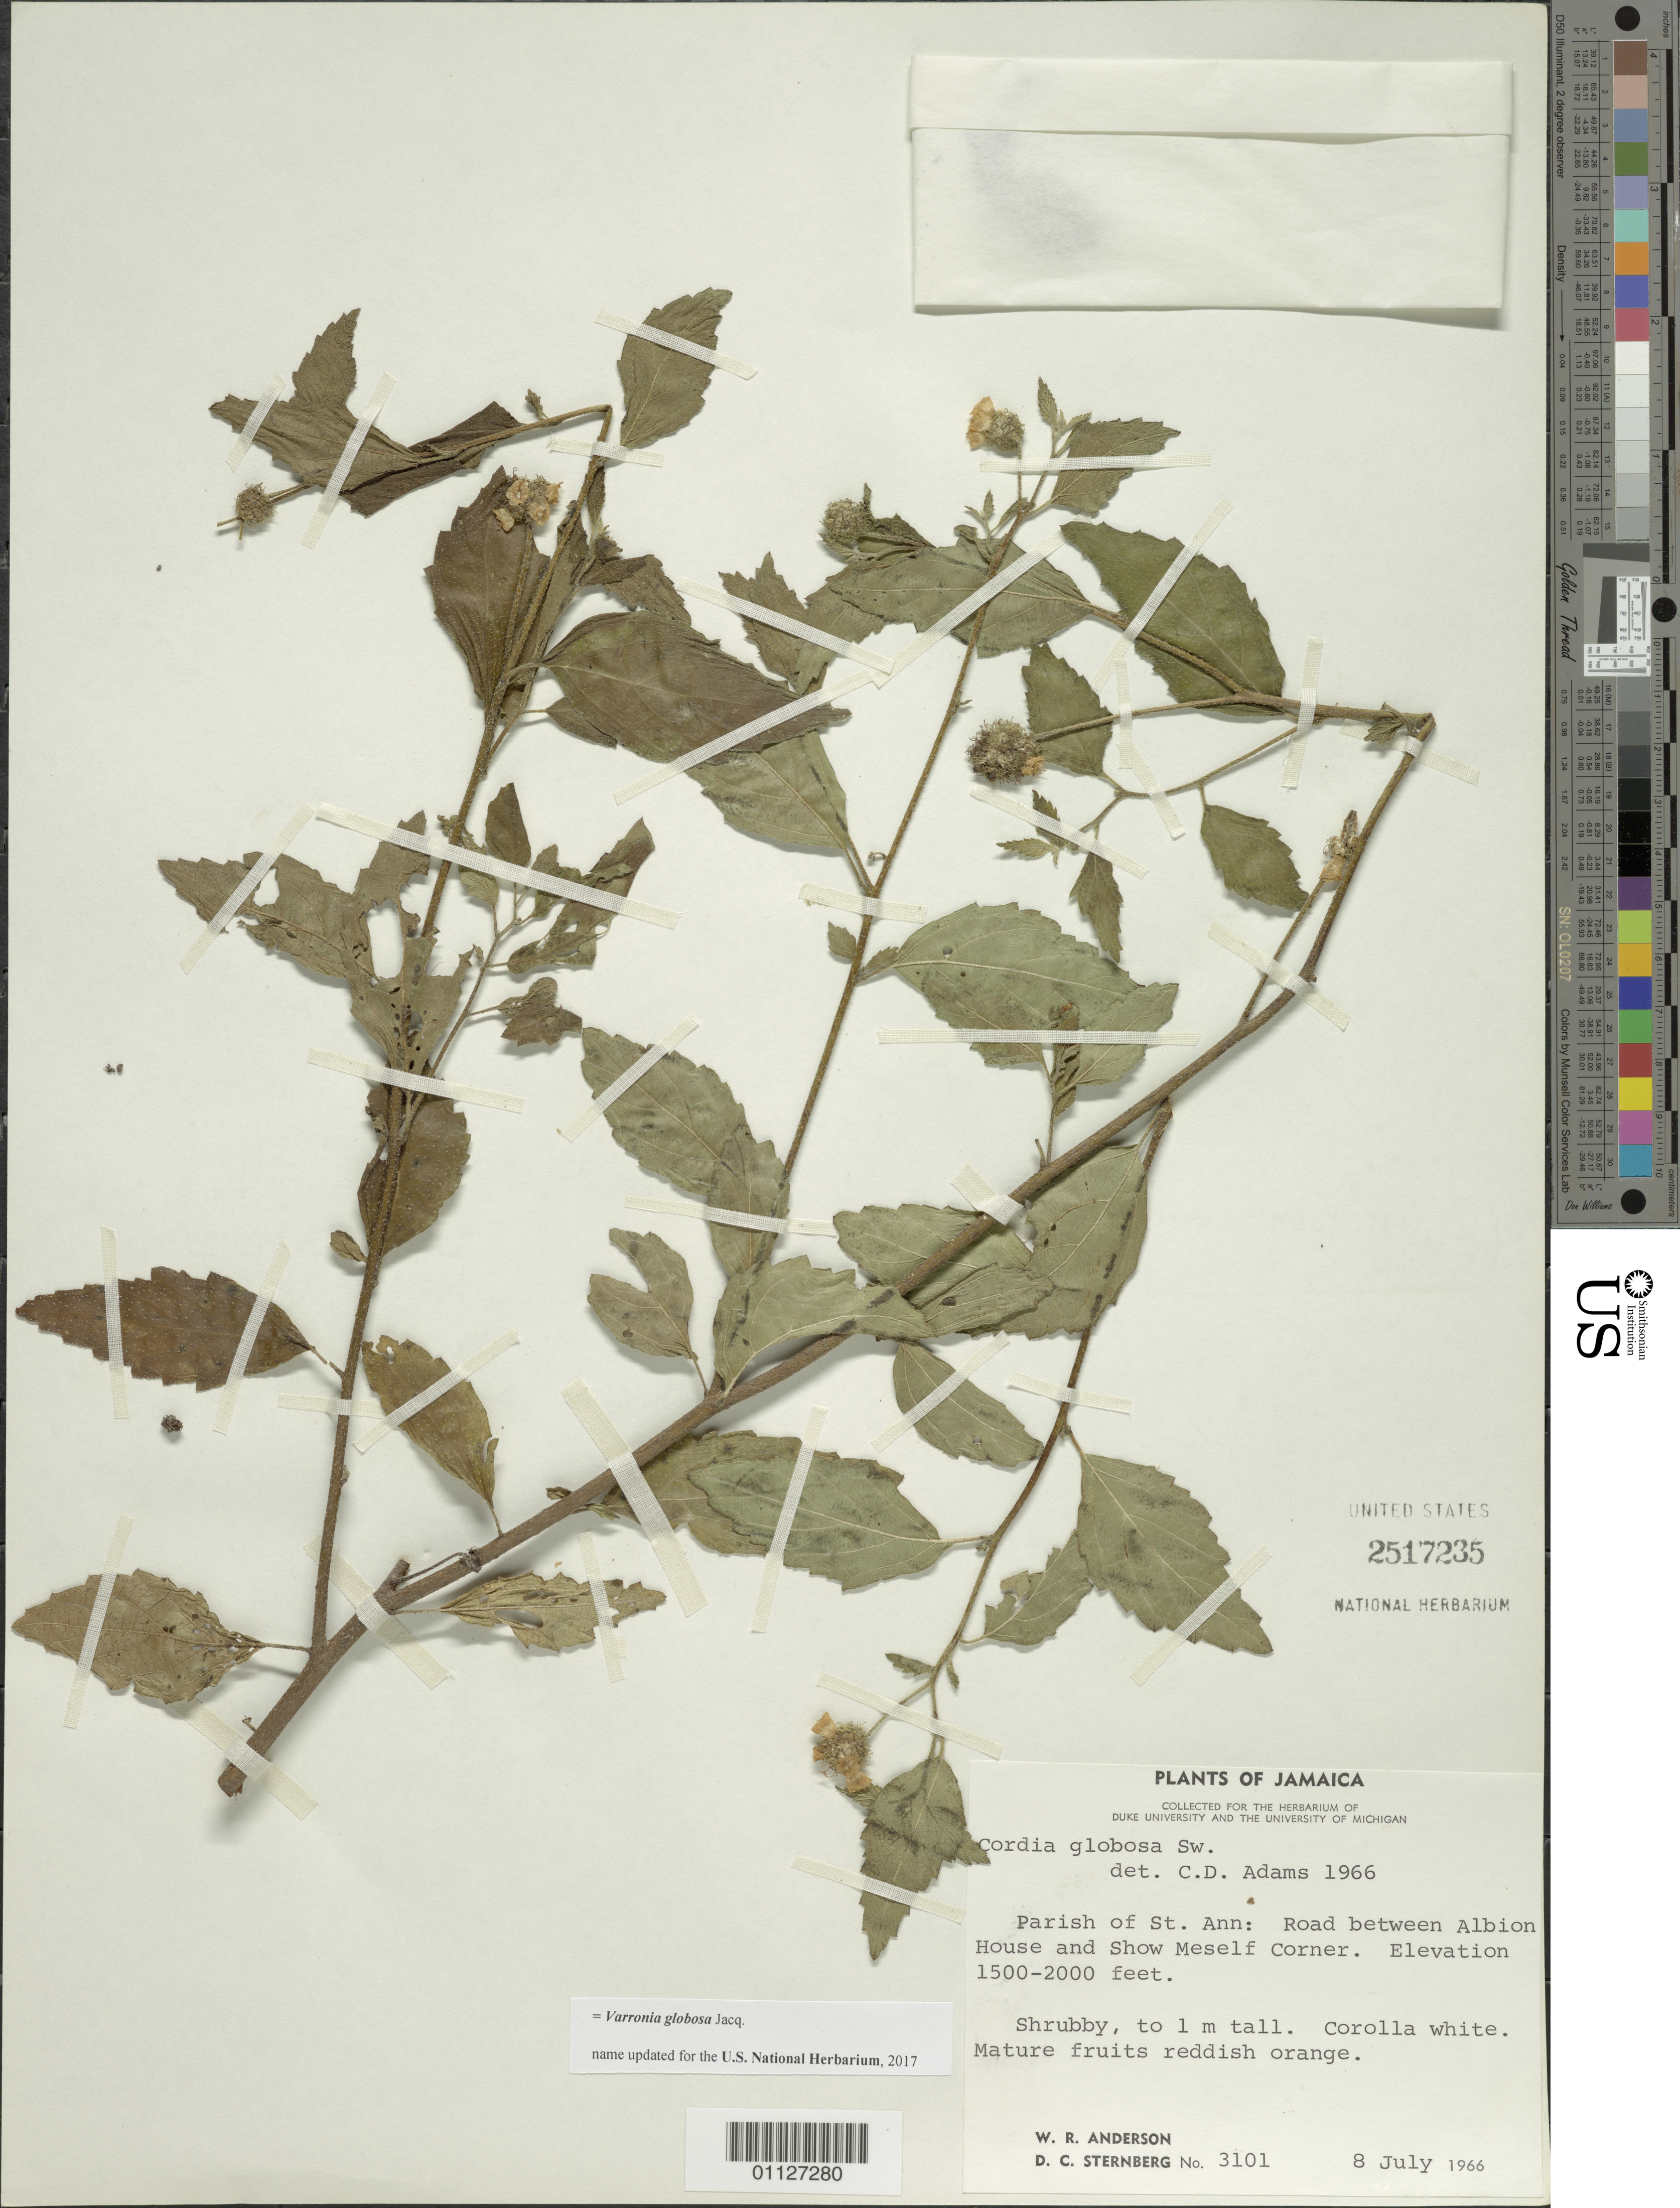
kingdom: Plantae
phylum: Tracheophyta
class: Magnoliopsida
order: Boraginales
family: Cordiaceae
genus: Varronia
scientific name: Varronia globosa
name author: Jacq.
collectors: W. R. Anderson & D. Sternberg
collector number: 3101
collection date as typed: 08 Jul 1966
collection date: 1966-07-08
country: Jamaica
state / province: Saint Ann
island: Jamaica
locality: Road between Albion House and Show Meself Corner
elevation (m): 457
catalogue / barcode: US 2517235